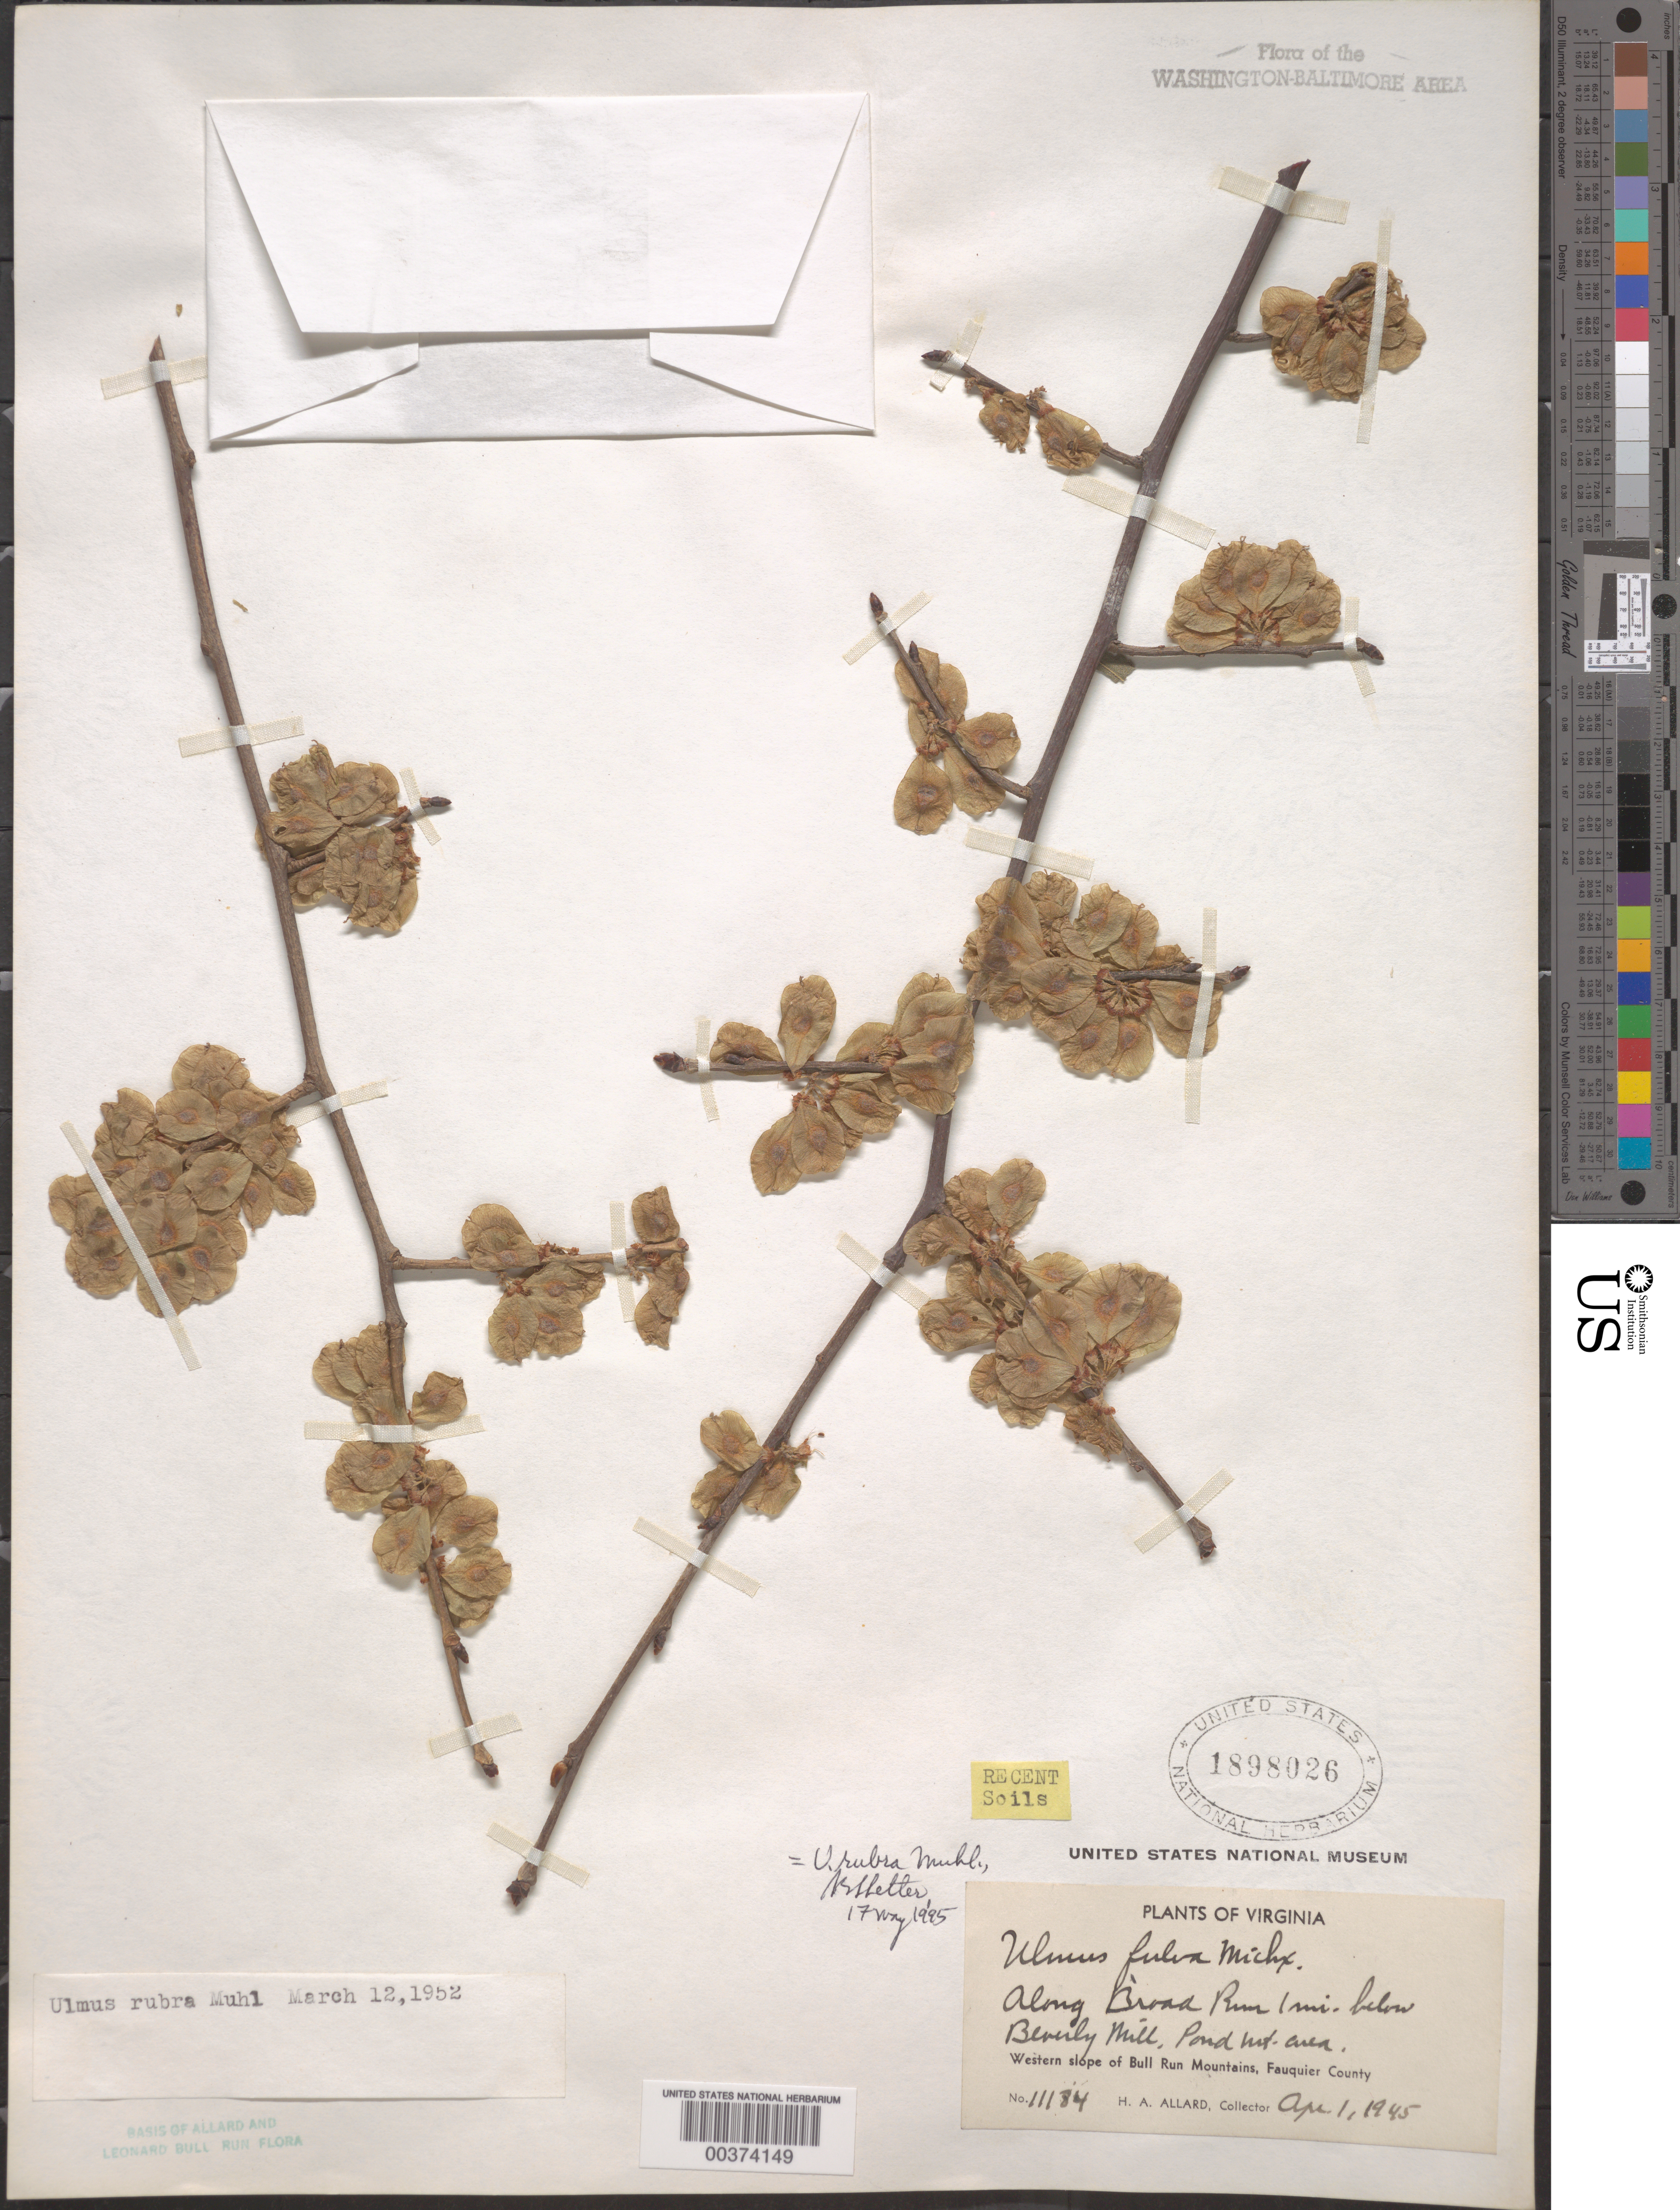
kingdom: Plantae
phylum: Tracheophyta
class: Magnoliopsida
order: Rosales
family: Ulmaceae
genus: Ulmus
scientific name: Ulmus rubra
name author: Muhl.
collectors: H. A. Allard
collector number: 11184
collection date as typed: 01 Apr 1945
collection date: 1945-04-01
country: United States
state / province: Virginia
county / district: Fauquier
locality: Broad Run below Beverley Mill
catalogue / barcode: US 1898026